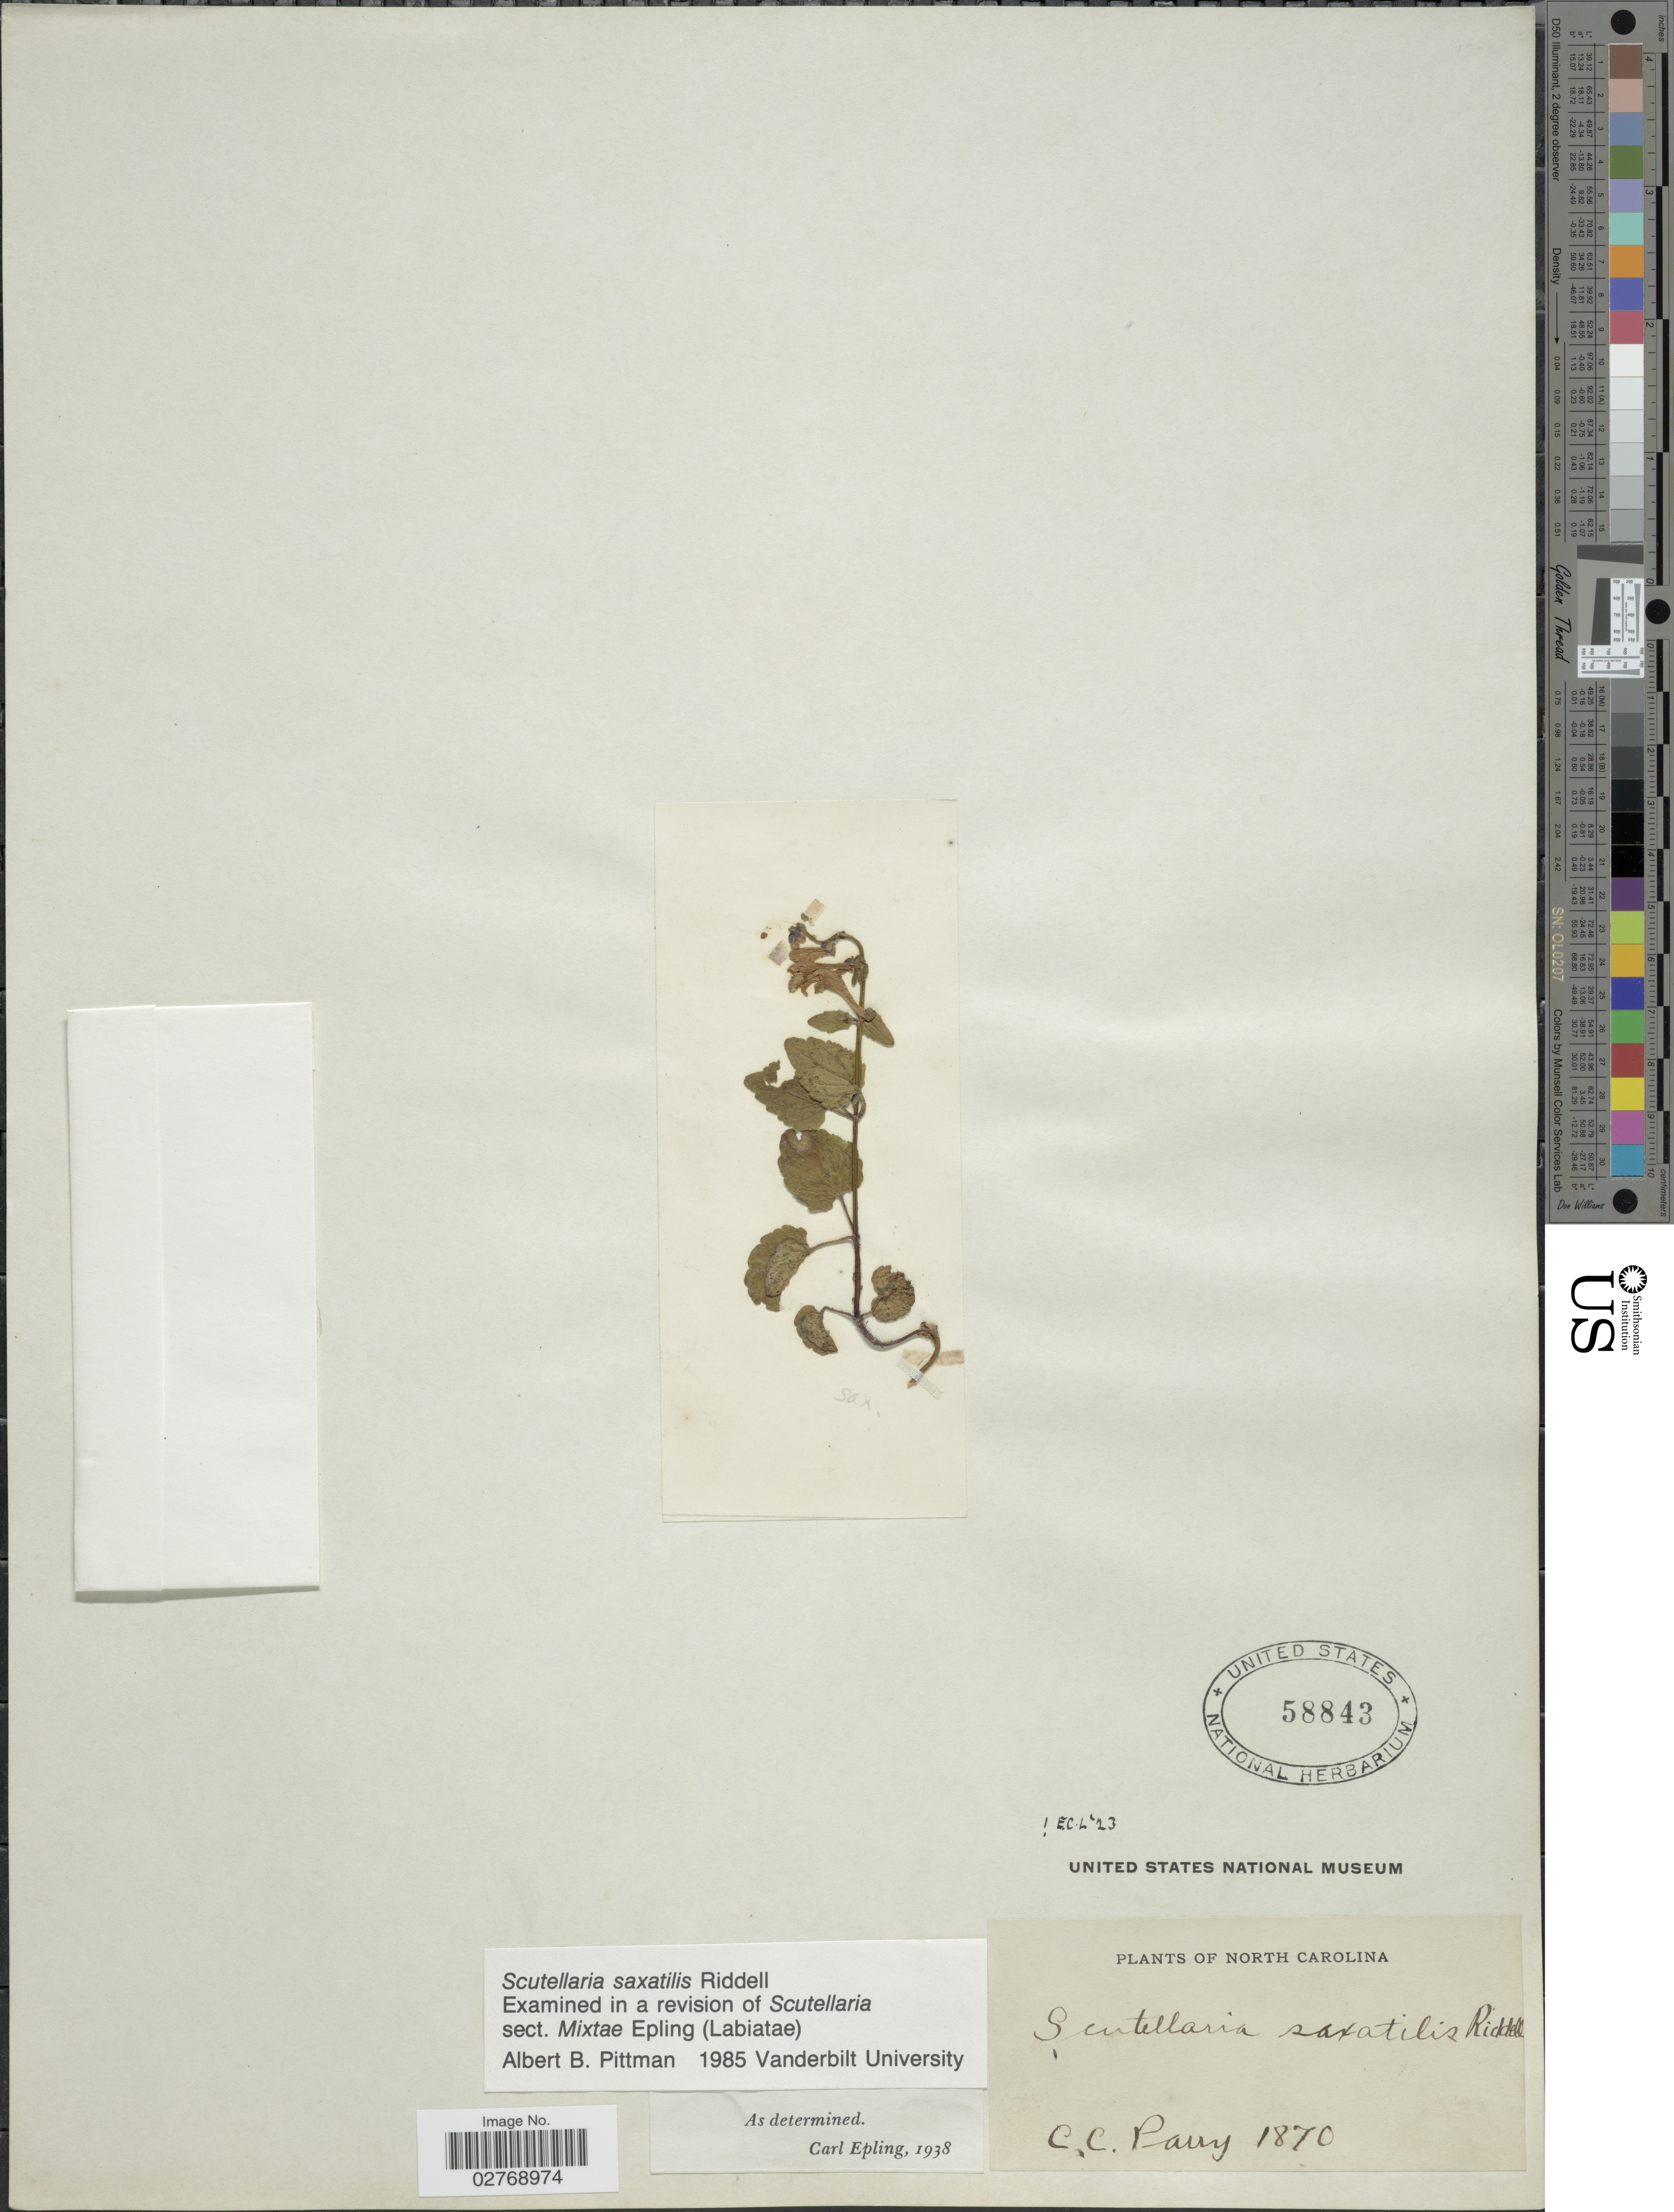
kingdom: Plantae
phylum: Tracheophyta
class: Magnoliopsida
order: Lamiales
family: Lamiaceae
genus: Scutellaria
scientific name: Scutellaria saxatilis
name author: Riddell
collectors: C. C. Parry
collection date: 1870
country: United States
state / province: North Carolina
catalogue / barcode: US 58843